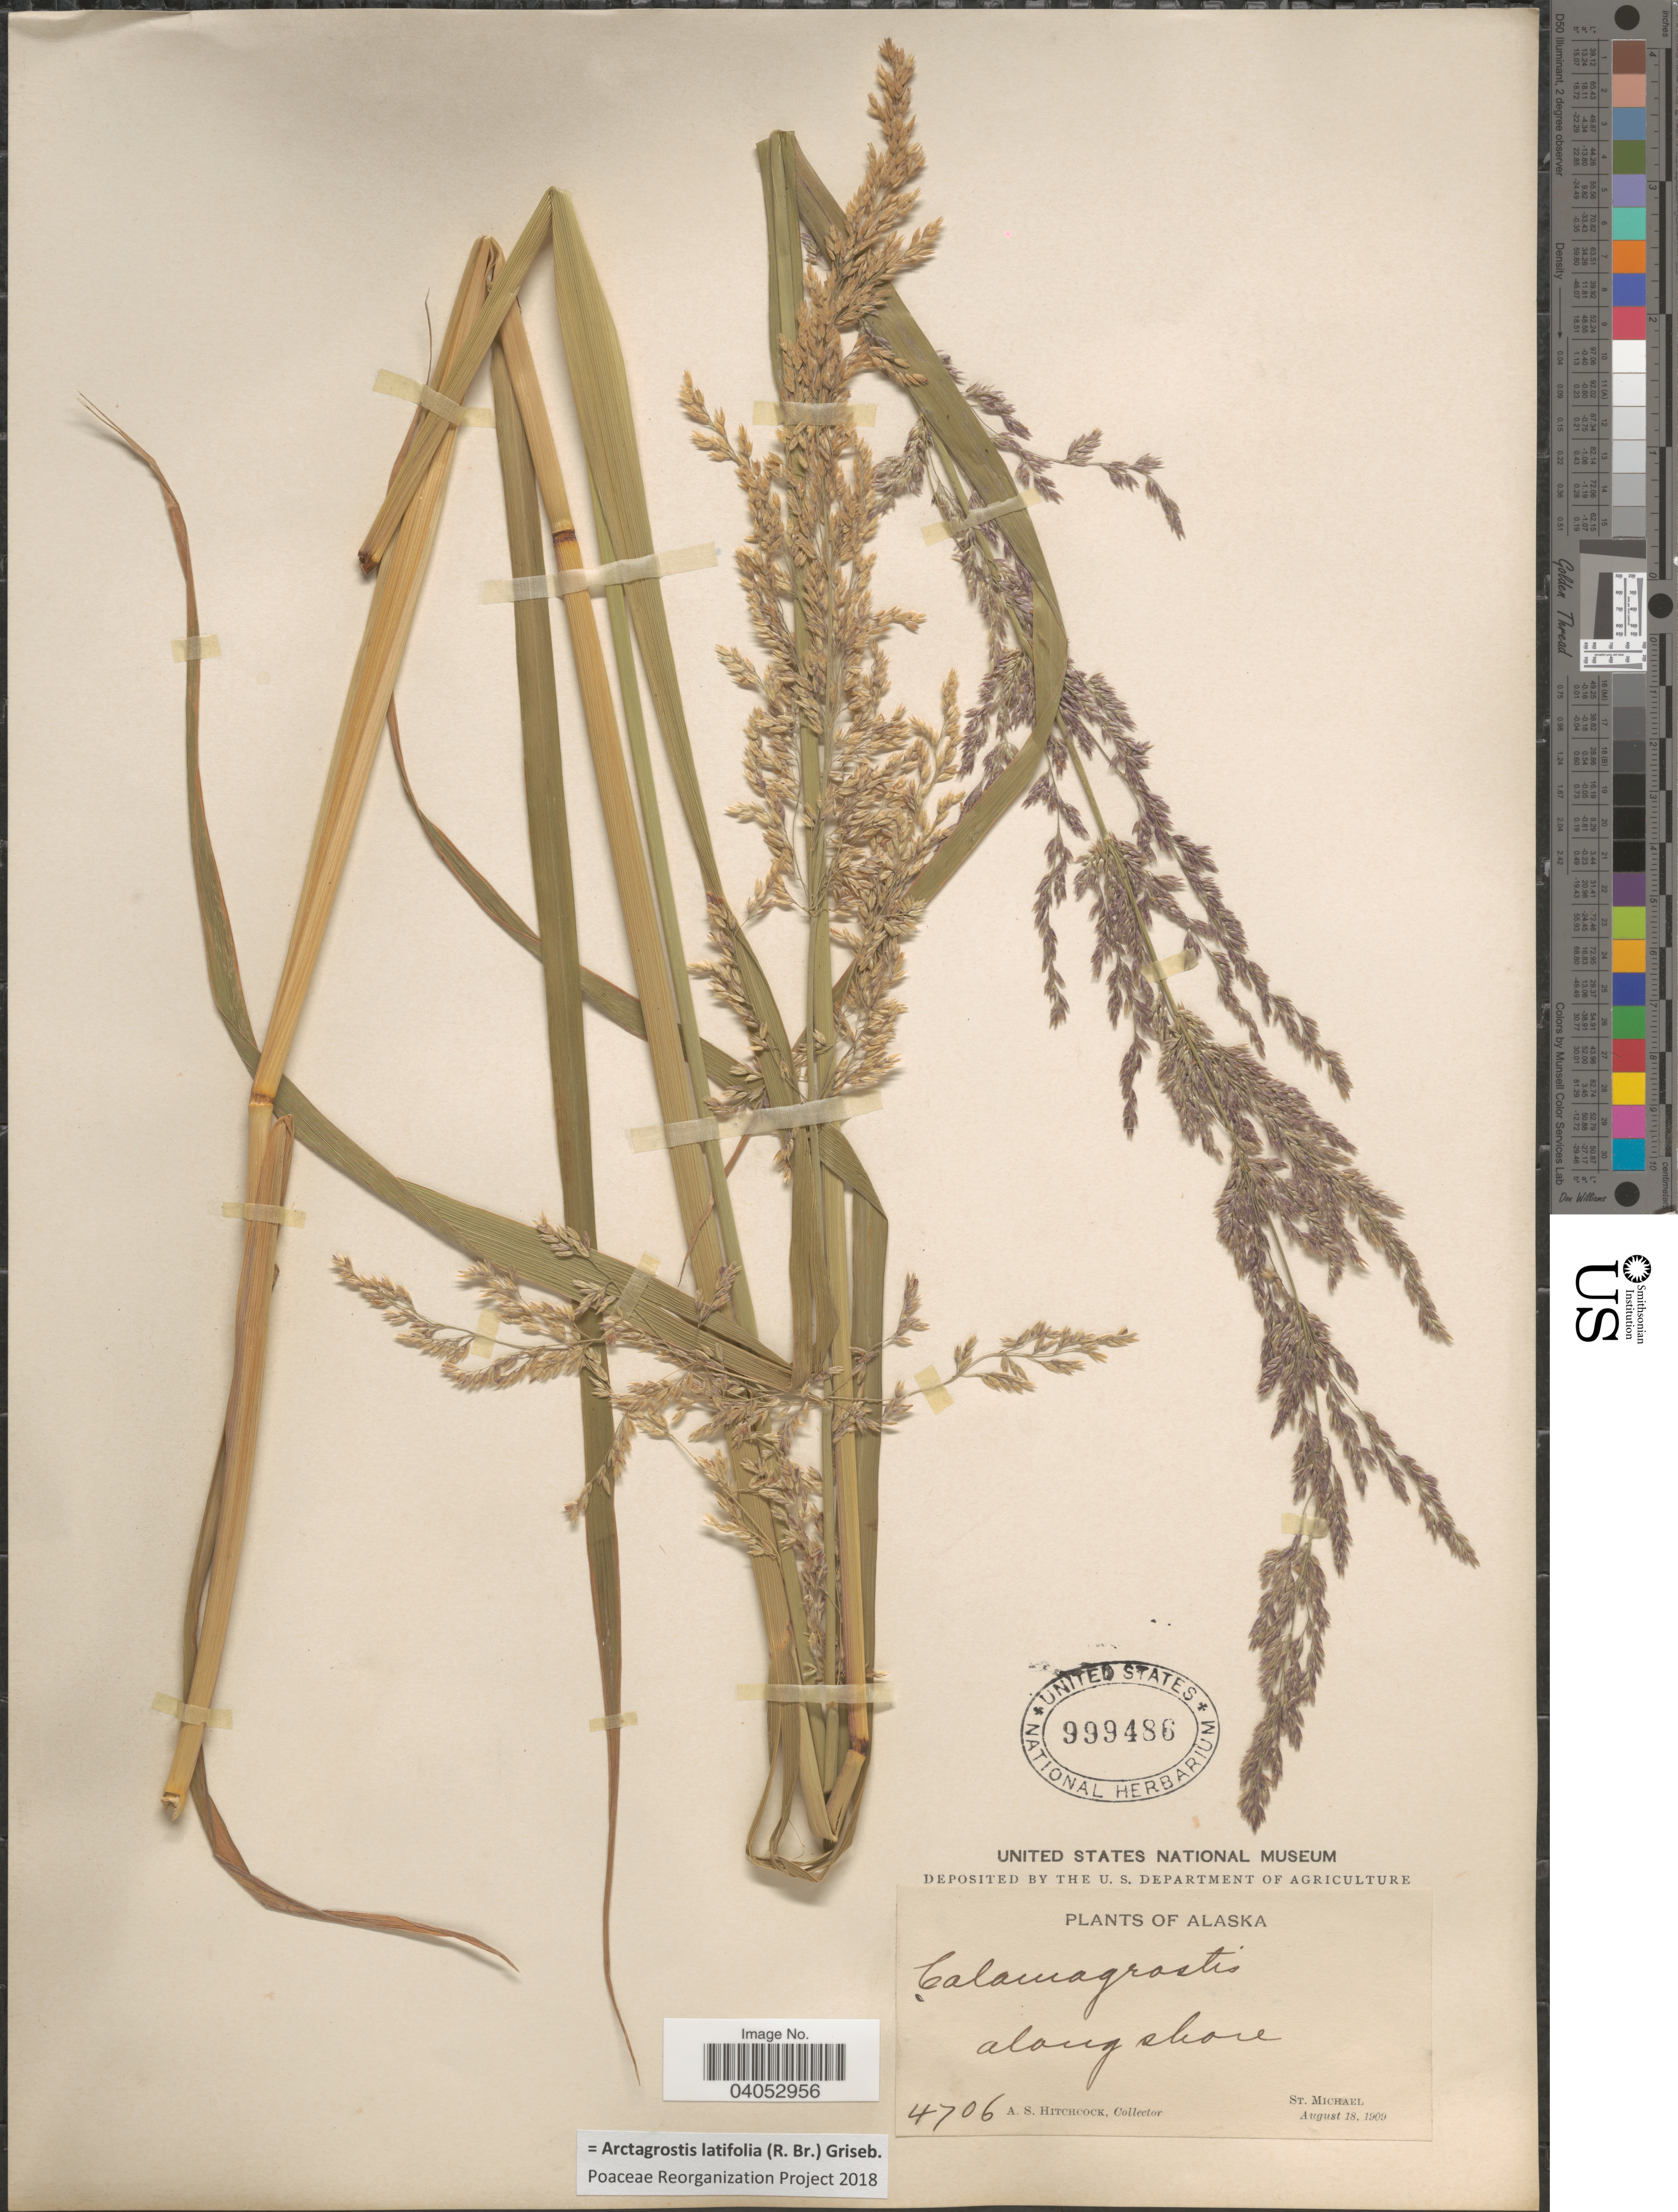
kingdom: Plantae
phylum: Tracheophyta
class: Liliopsida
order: Poales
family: Poaceae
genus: Arctagrostis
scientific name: Arctagrostis latifolia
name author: (R. Br.) Griseb.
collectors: A. S. Hitchcock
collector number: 4706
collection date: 1909-08-18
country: United States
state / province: Alaska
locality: Along shore. St. Michael.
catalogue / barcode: US 999486